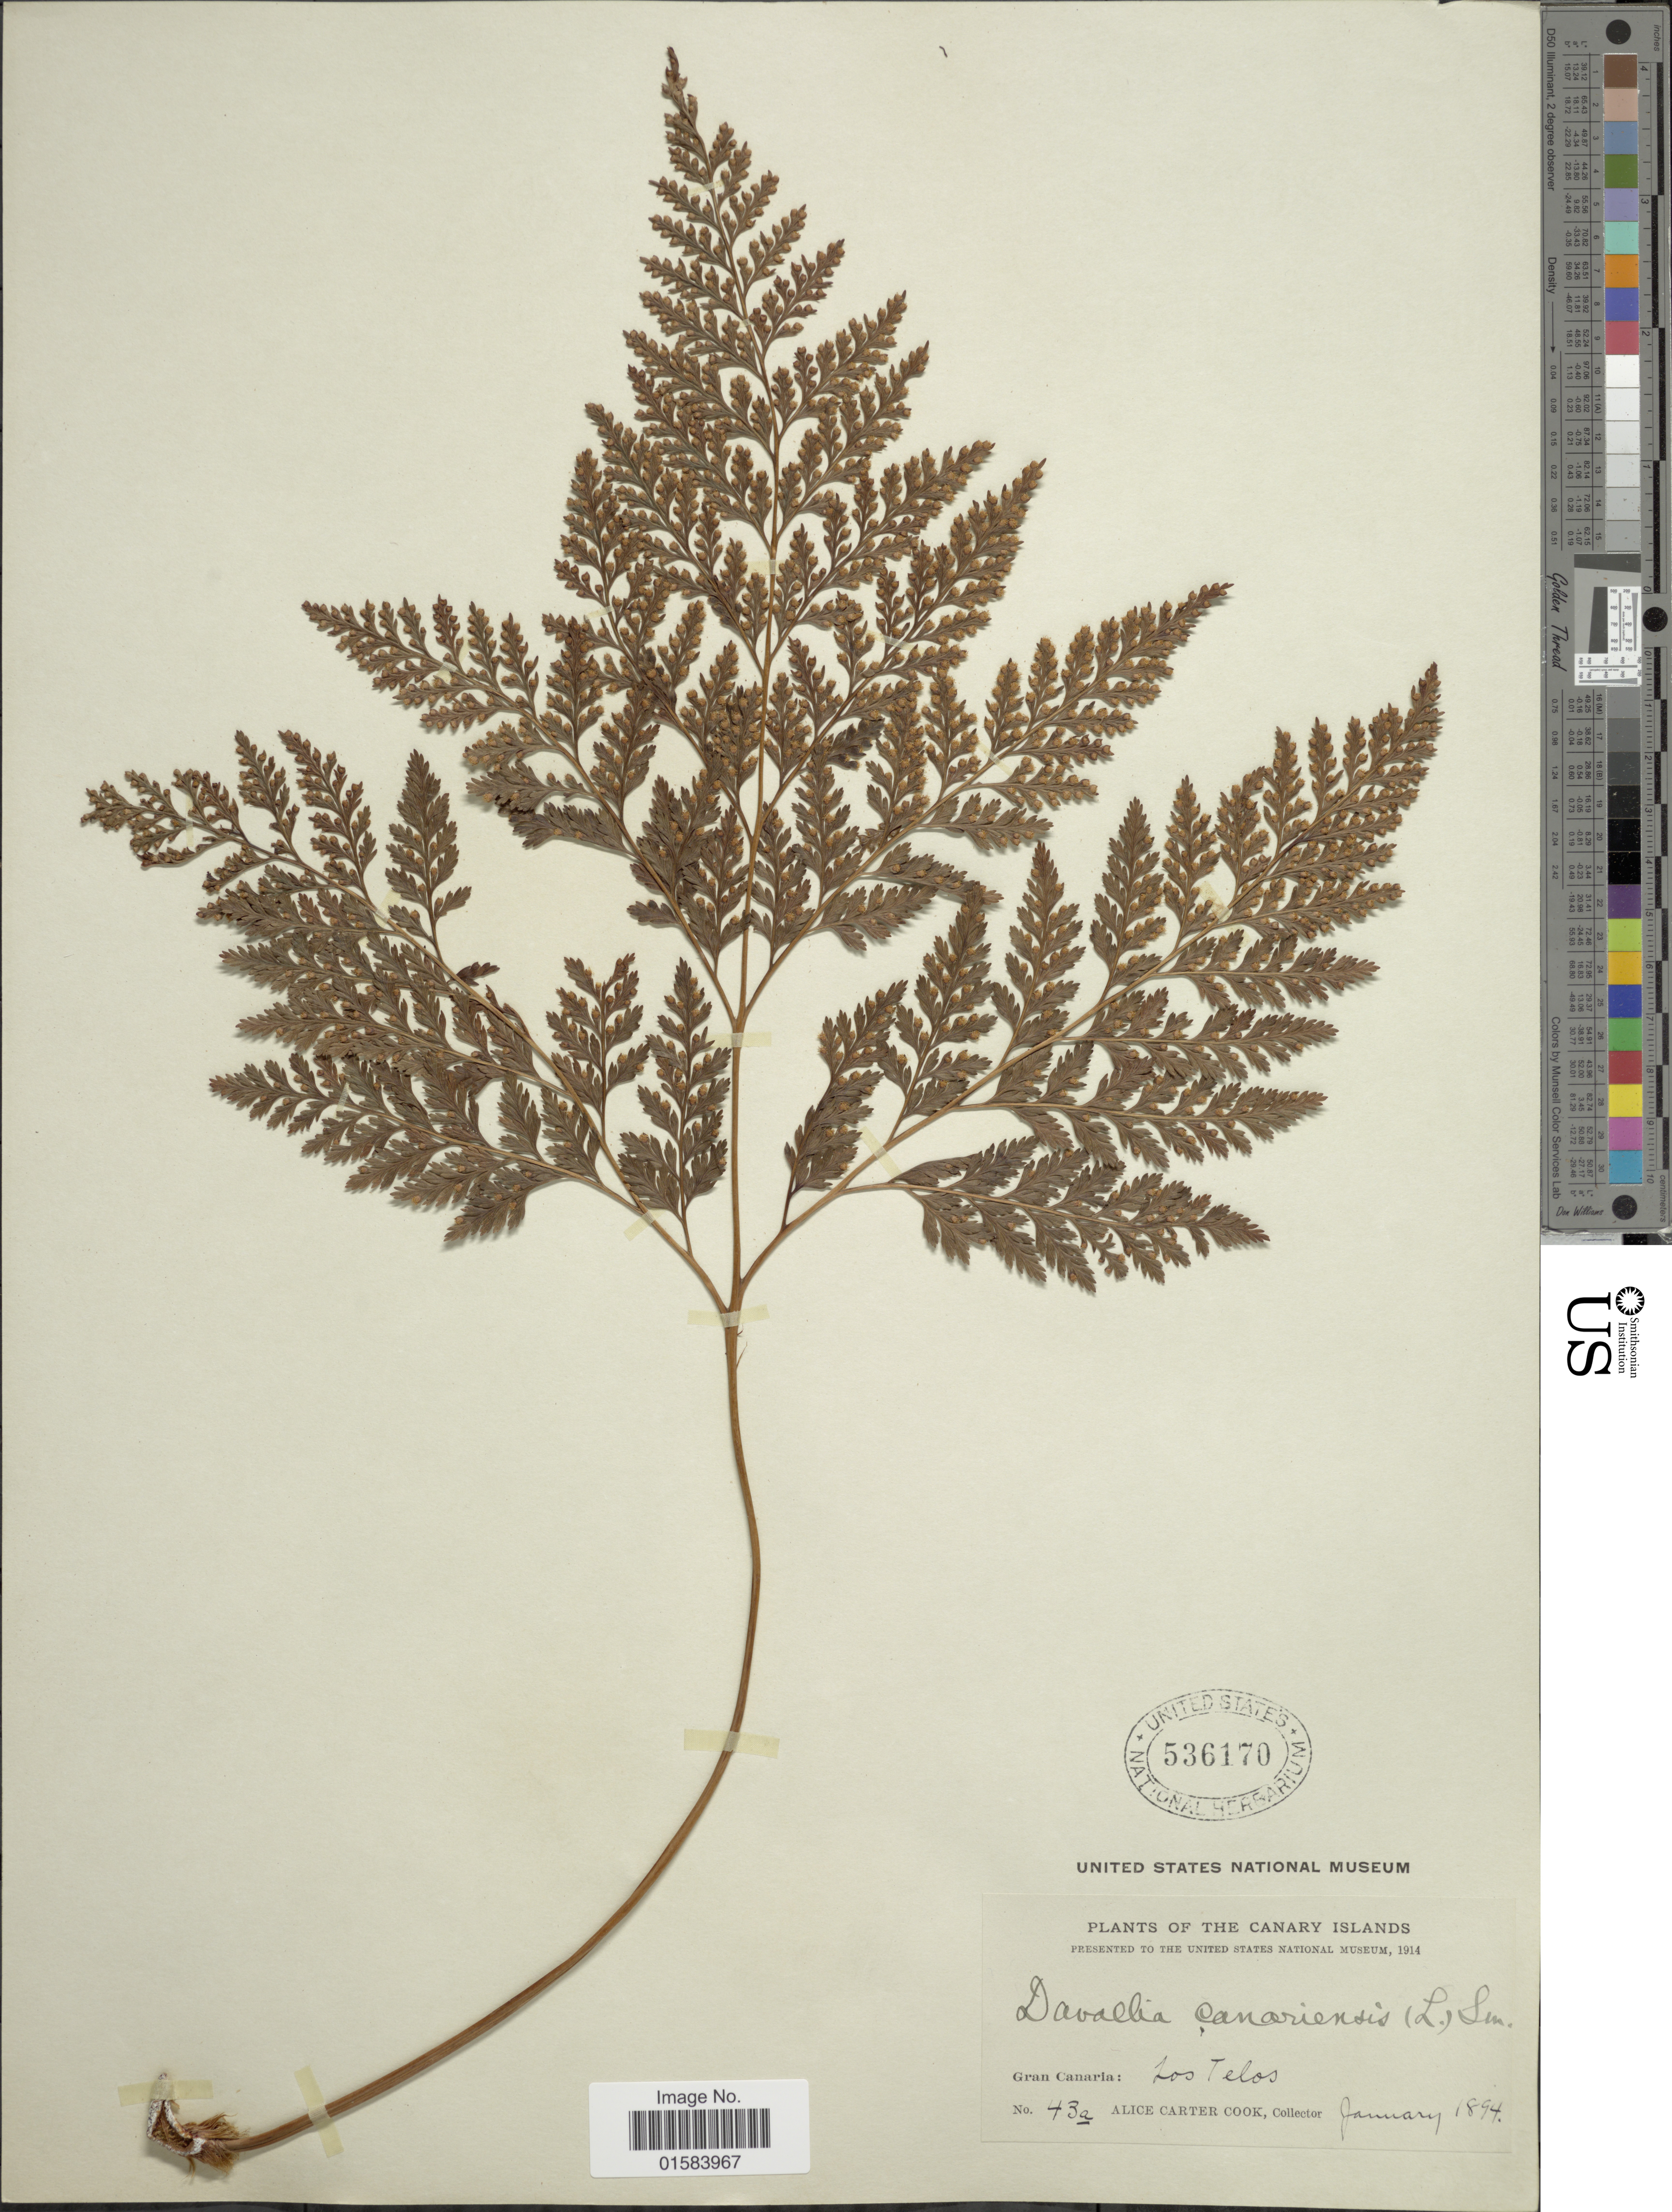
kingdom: Plantae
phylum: Tracheophyta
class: Polypodiopsida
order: Polypodiales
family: Davalliaceae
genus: Davallia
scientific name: Davallia canariensis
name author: (L.) Sm.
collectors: Alice C. Cook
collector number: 43a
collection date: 1894-01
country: Spain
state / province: Canarias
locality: The Canary Islands, Gran Canaria: Los Telos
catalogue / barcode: US 536170